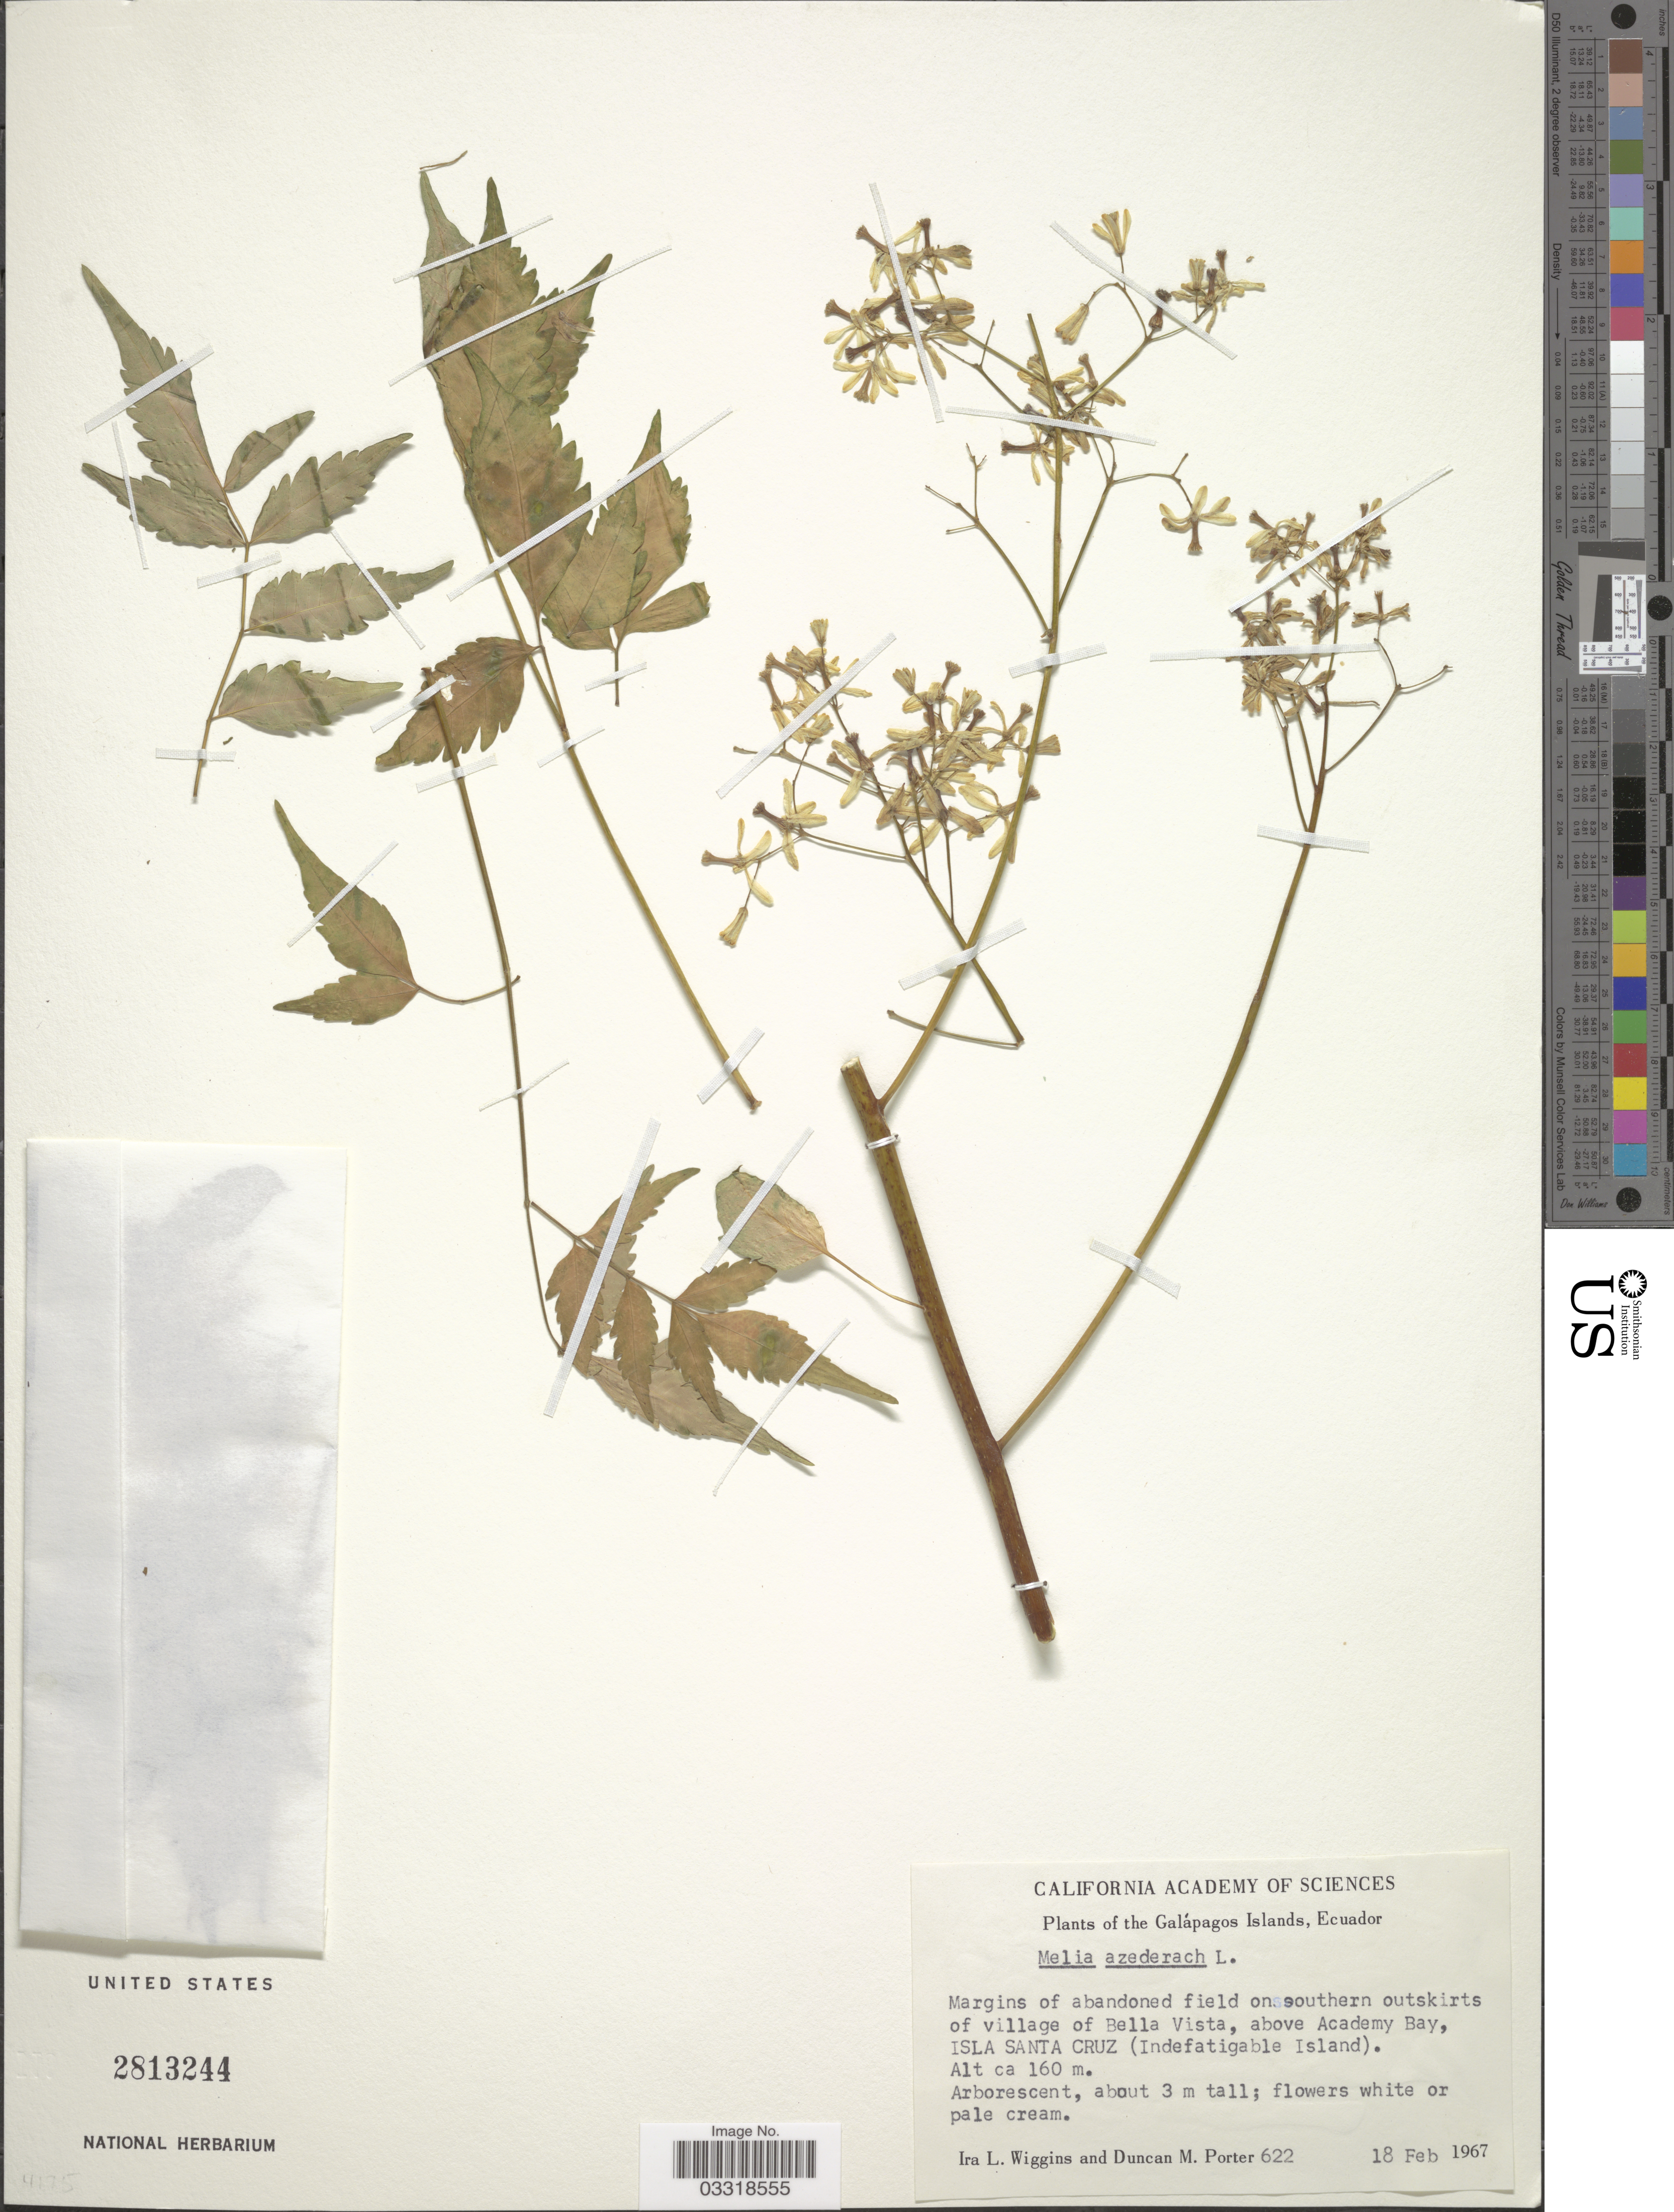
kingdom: Plantae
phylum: Tracheophyta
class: Magnoliopsida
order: Sapindales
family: Meliaceae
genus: Melia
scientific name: Melia azedarach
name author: L.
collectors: I. L. Wiggins & D. M. Porter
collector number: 622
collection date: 1967-02-18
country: Ecuador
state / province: Colón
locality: Galápagos Islands. On southern outskirts of village of Bella Vista, above Academy Bay, Isla Santa Cruz (Indefatigable Island).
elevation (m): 160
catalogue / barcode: US 2813244